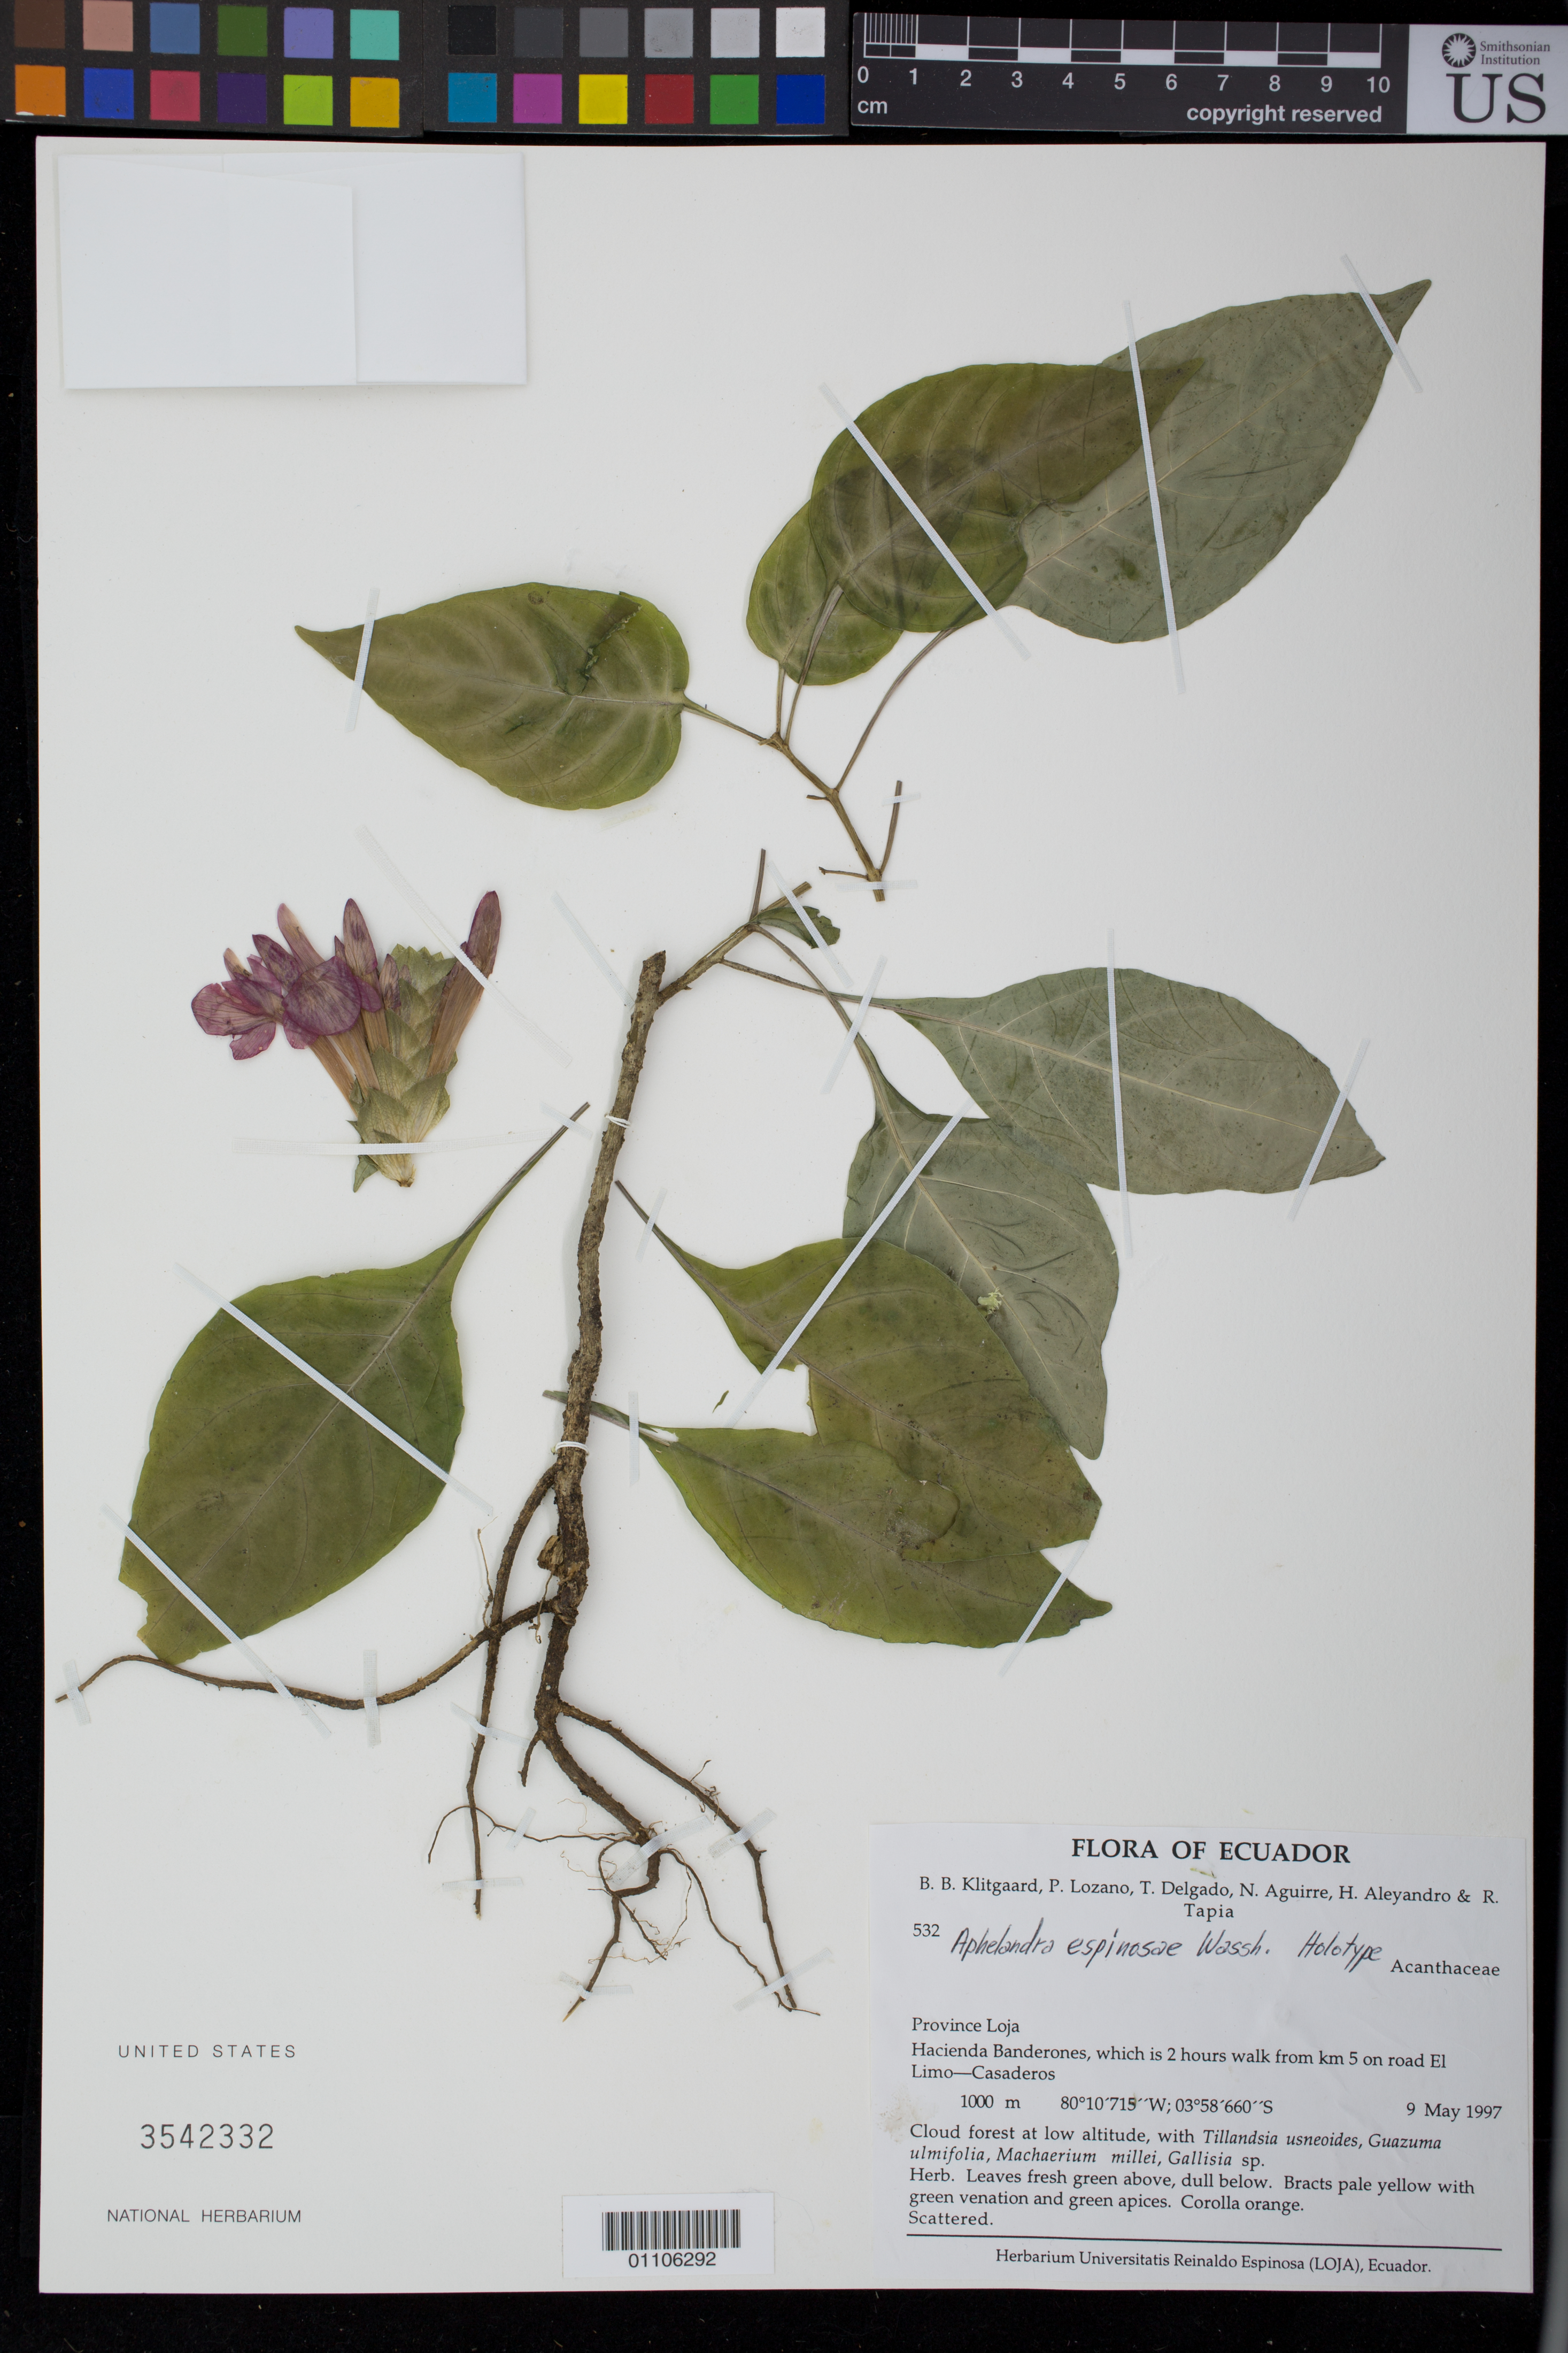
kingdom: Plantae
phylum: Tracheophyta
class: Magnoliopsida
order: Lamiales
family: Acanthaceae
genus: Aphelandra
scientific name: Aphelandra espinosae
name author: Wassh.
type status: Holotype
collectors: B. B. Klitgaard & et al.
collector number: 532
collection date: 1997-05-09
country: Ecuador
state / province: Loja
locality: Province Loja. Hacienda Banderones, which is 2 hours walk from km 5 on road El Limo - Casaderos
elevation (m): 1000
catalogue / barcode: US 3542332